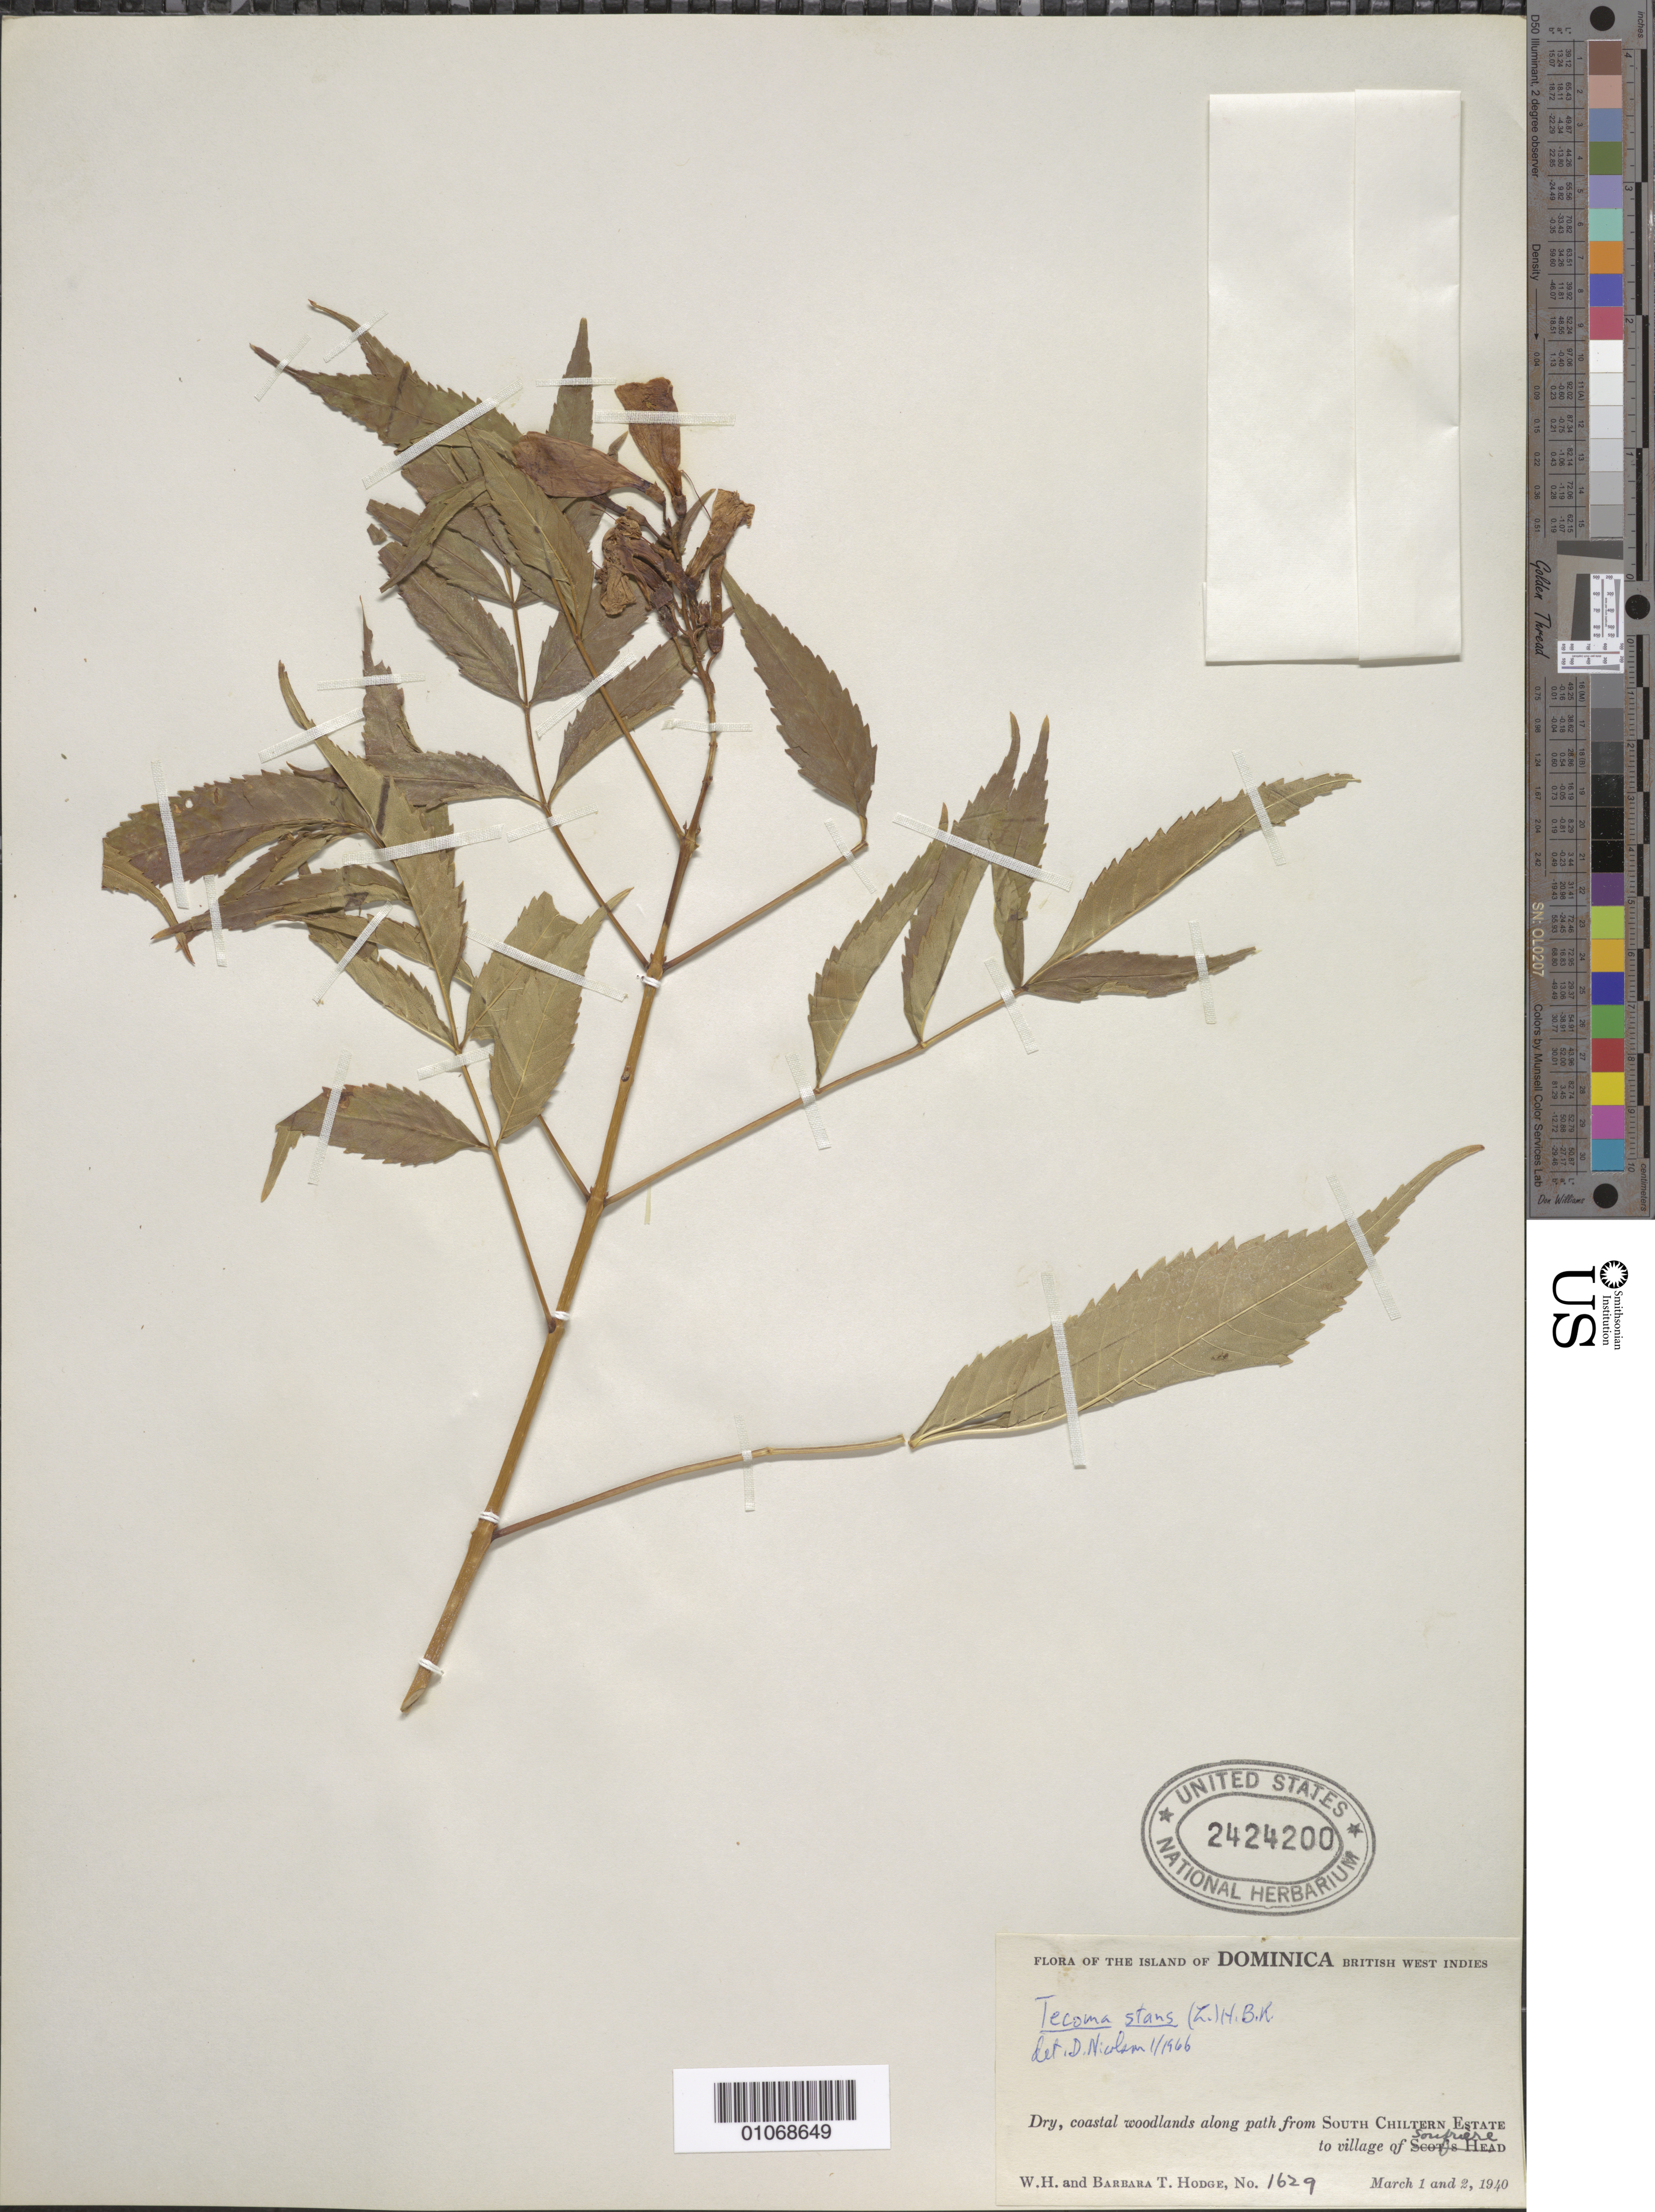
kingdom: Plantae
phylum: Tracheophyta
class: Magnoliopsida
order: Lamiales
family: Bignoniaceae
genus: Tecoma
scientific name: Tecoma stans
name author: (L.) Juss. ex Kunth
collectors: W. Hodge & B. Hodge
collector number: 1629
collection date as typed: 01 Mar 1940 to 02 Mar 1940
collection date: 1940-03-01/1940-03-02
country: Dominica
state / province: St. Mark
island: Dominica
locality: Dry coastal woodlands long path from South Chiltern Estate to village of Soufriere.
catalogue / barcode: US 2424200